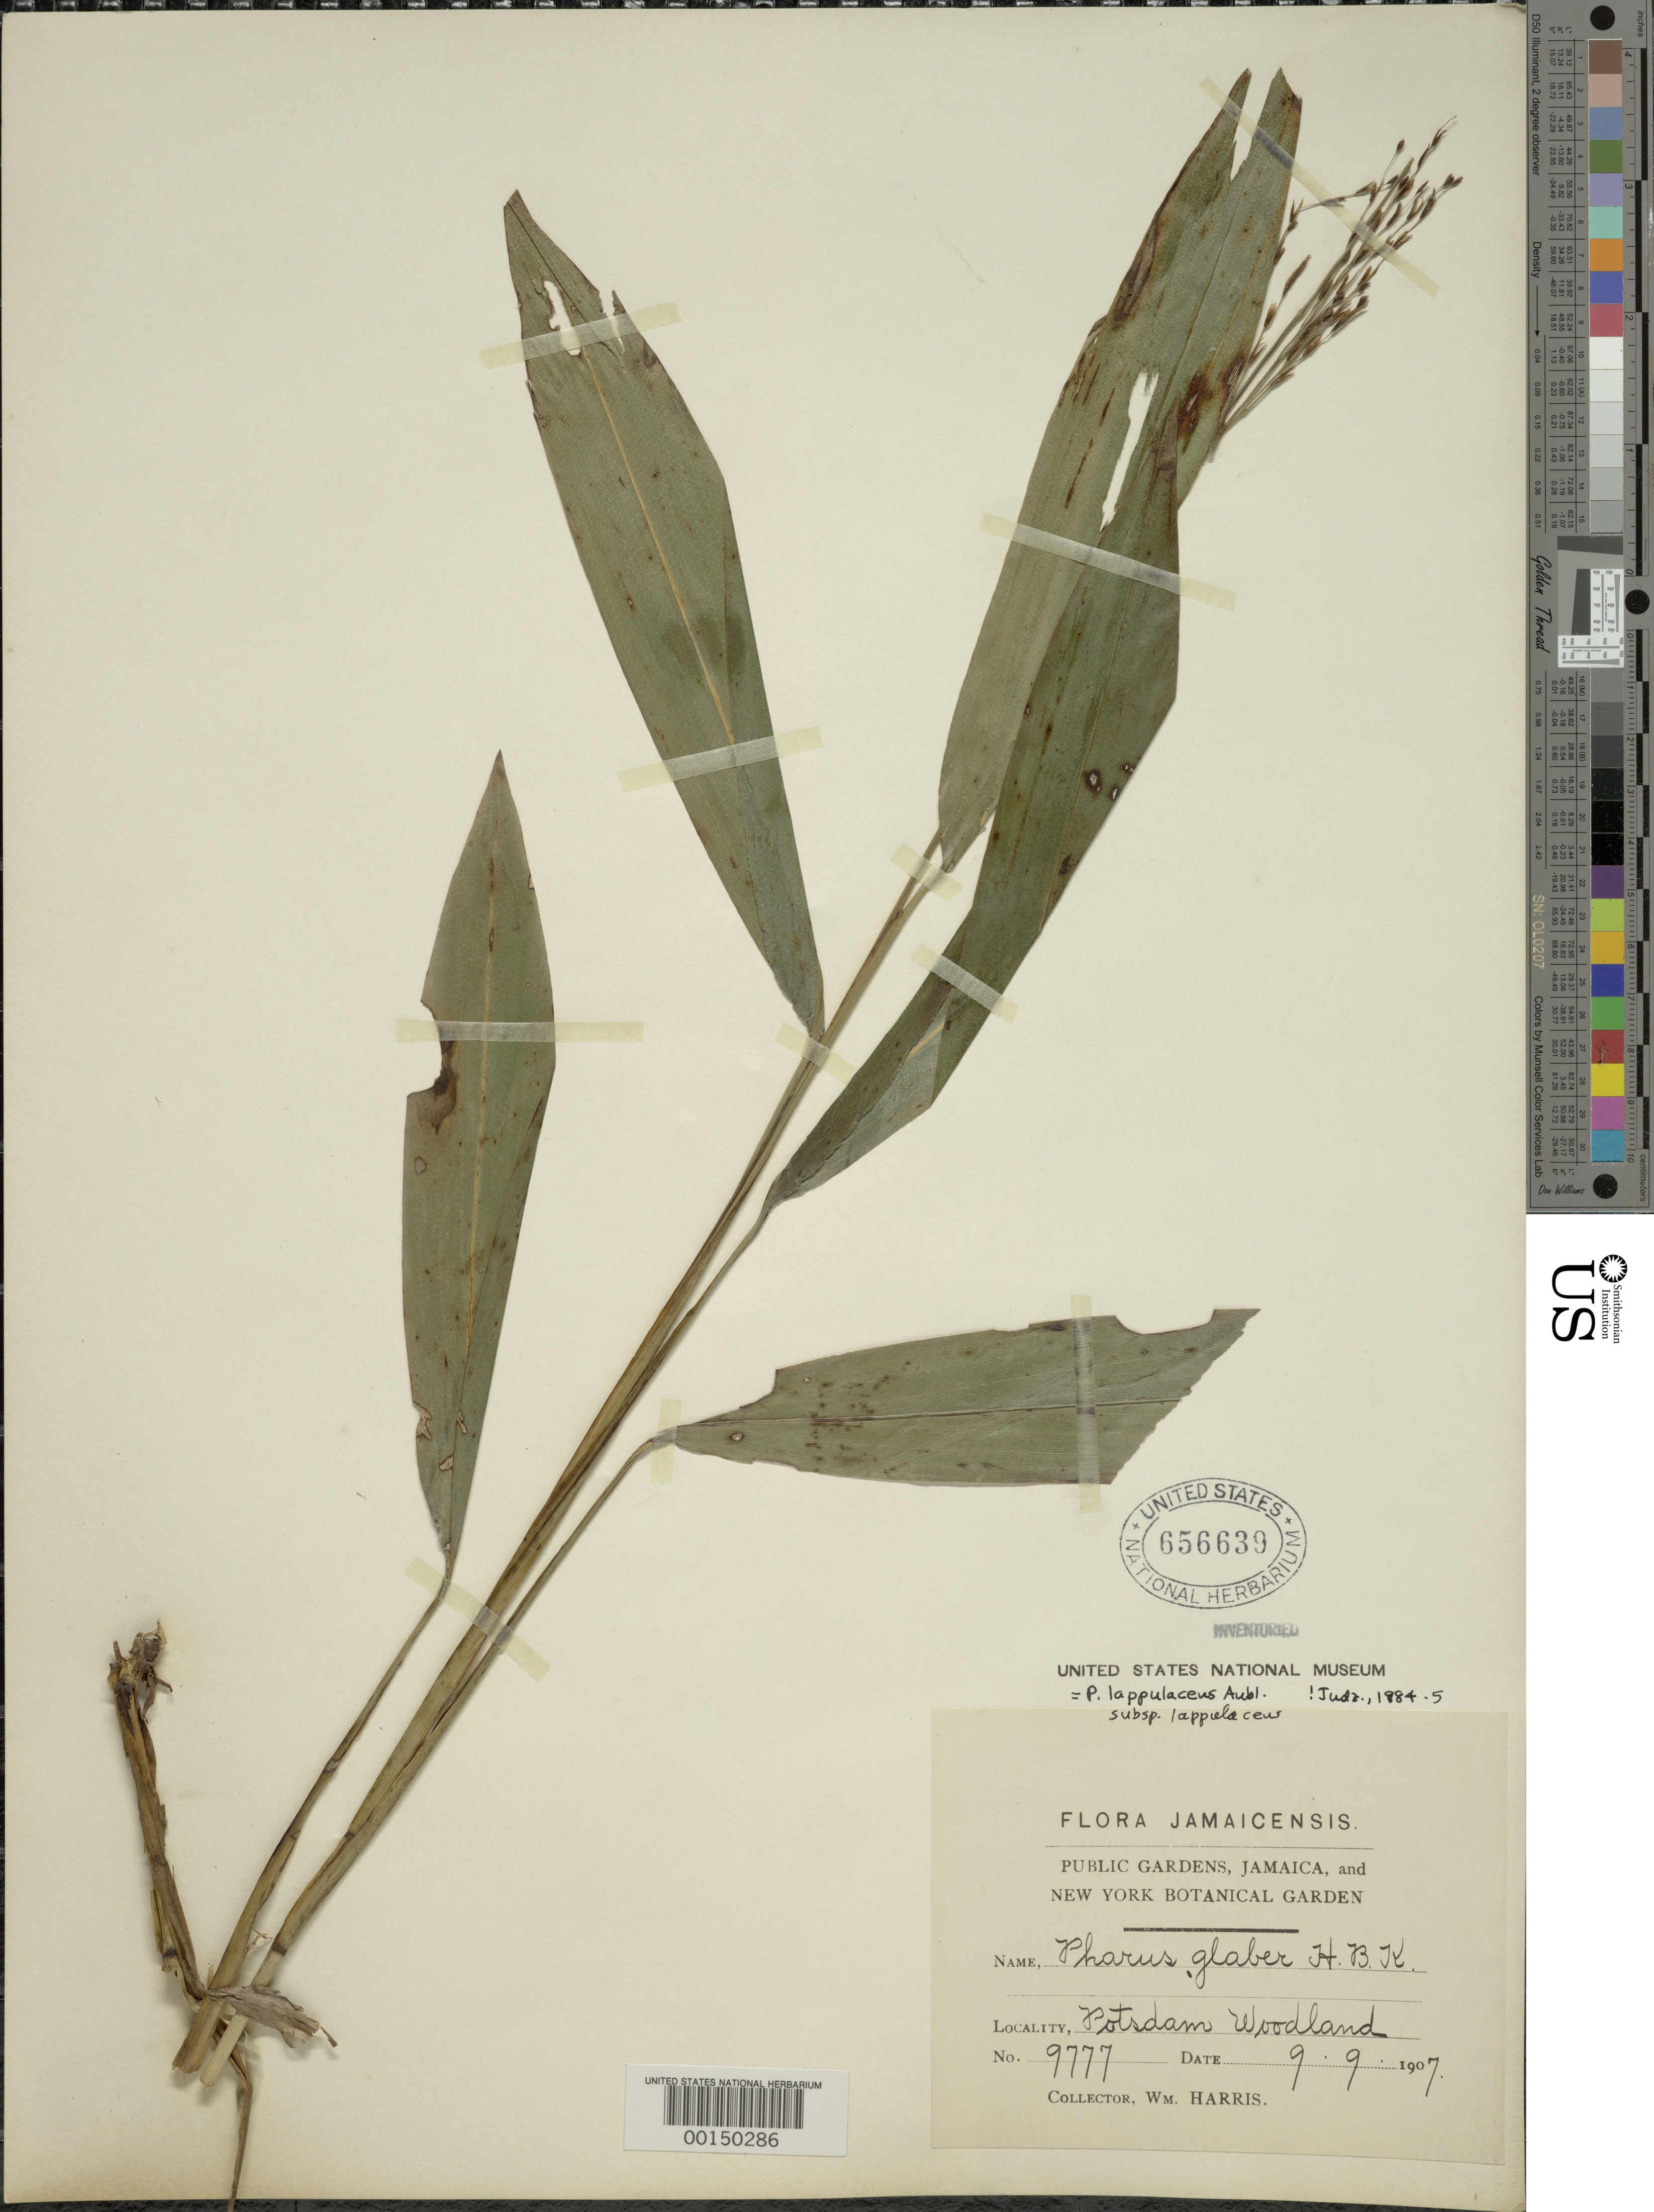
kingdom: Plantae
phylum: Tracheophyta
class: Liliopsida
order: Poales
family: Poaceae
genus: Pharus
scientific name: Pharus lappulaceus subsp. lappulaceus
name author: Aubl.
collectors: W. H. Harris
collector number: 9777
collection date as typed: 09 Sep 1907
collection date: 1907-09-09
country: Jamaica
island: Greater Antilles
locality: Potsdam woodland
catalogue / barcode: US 656639